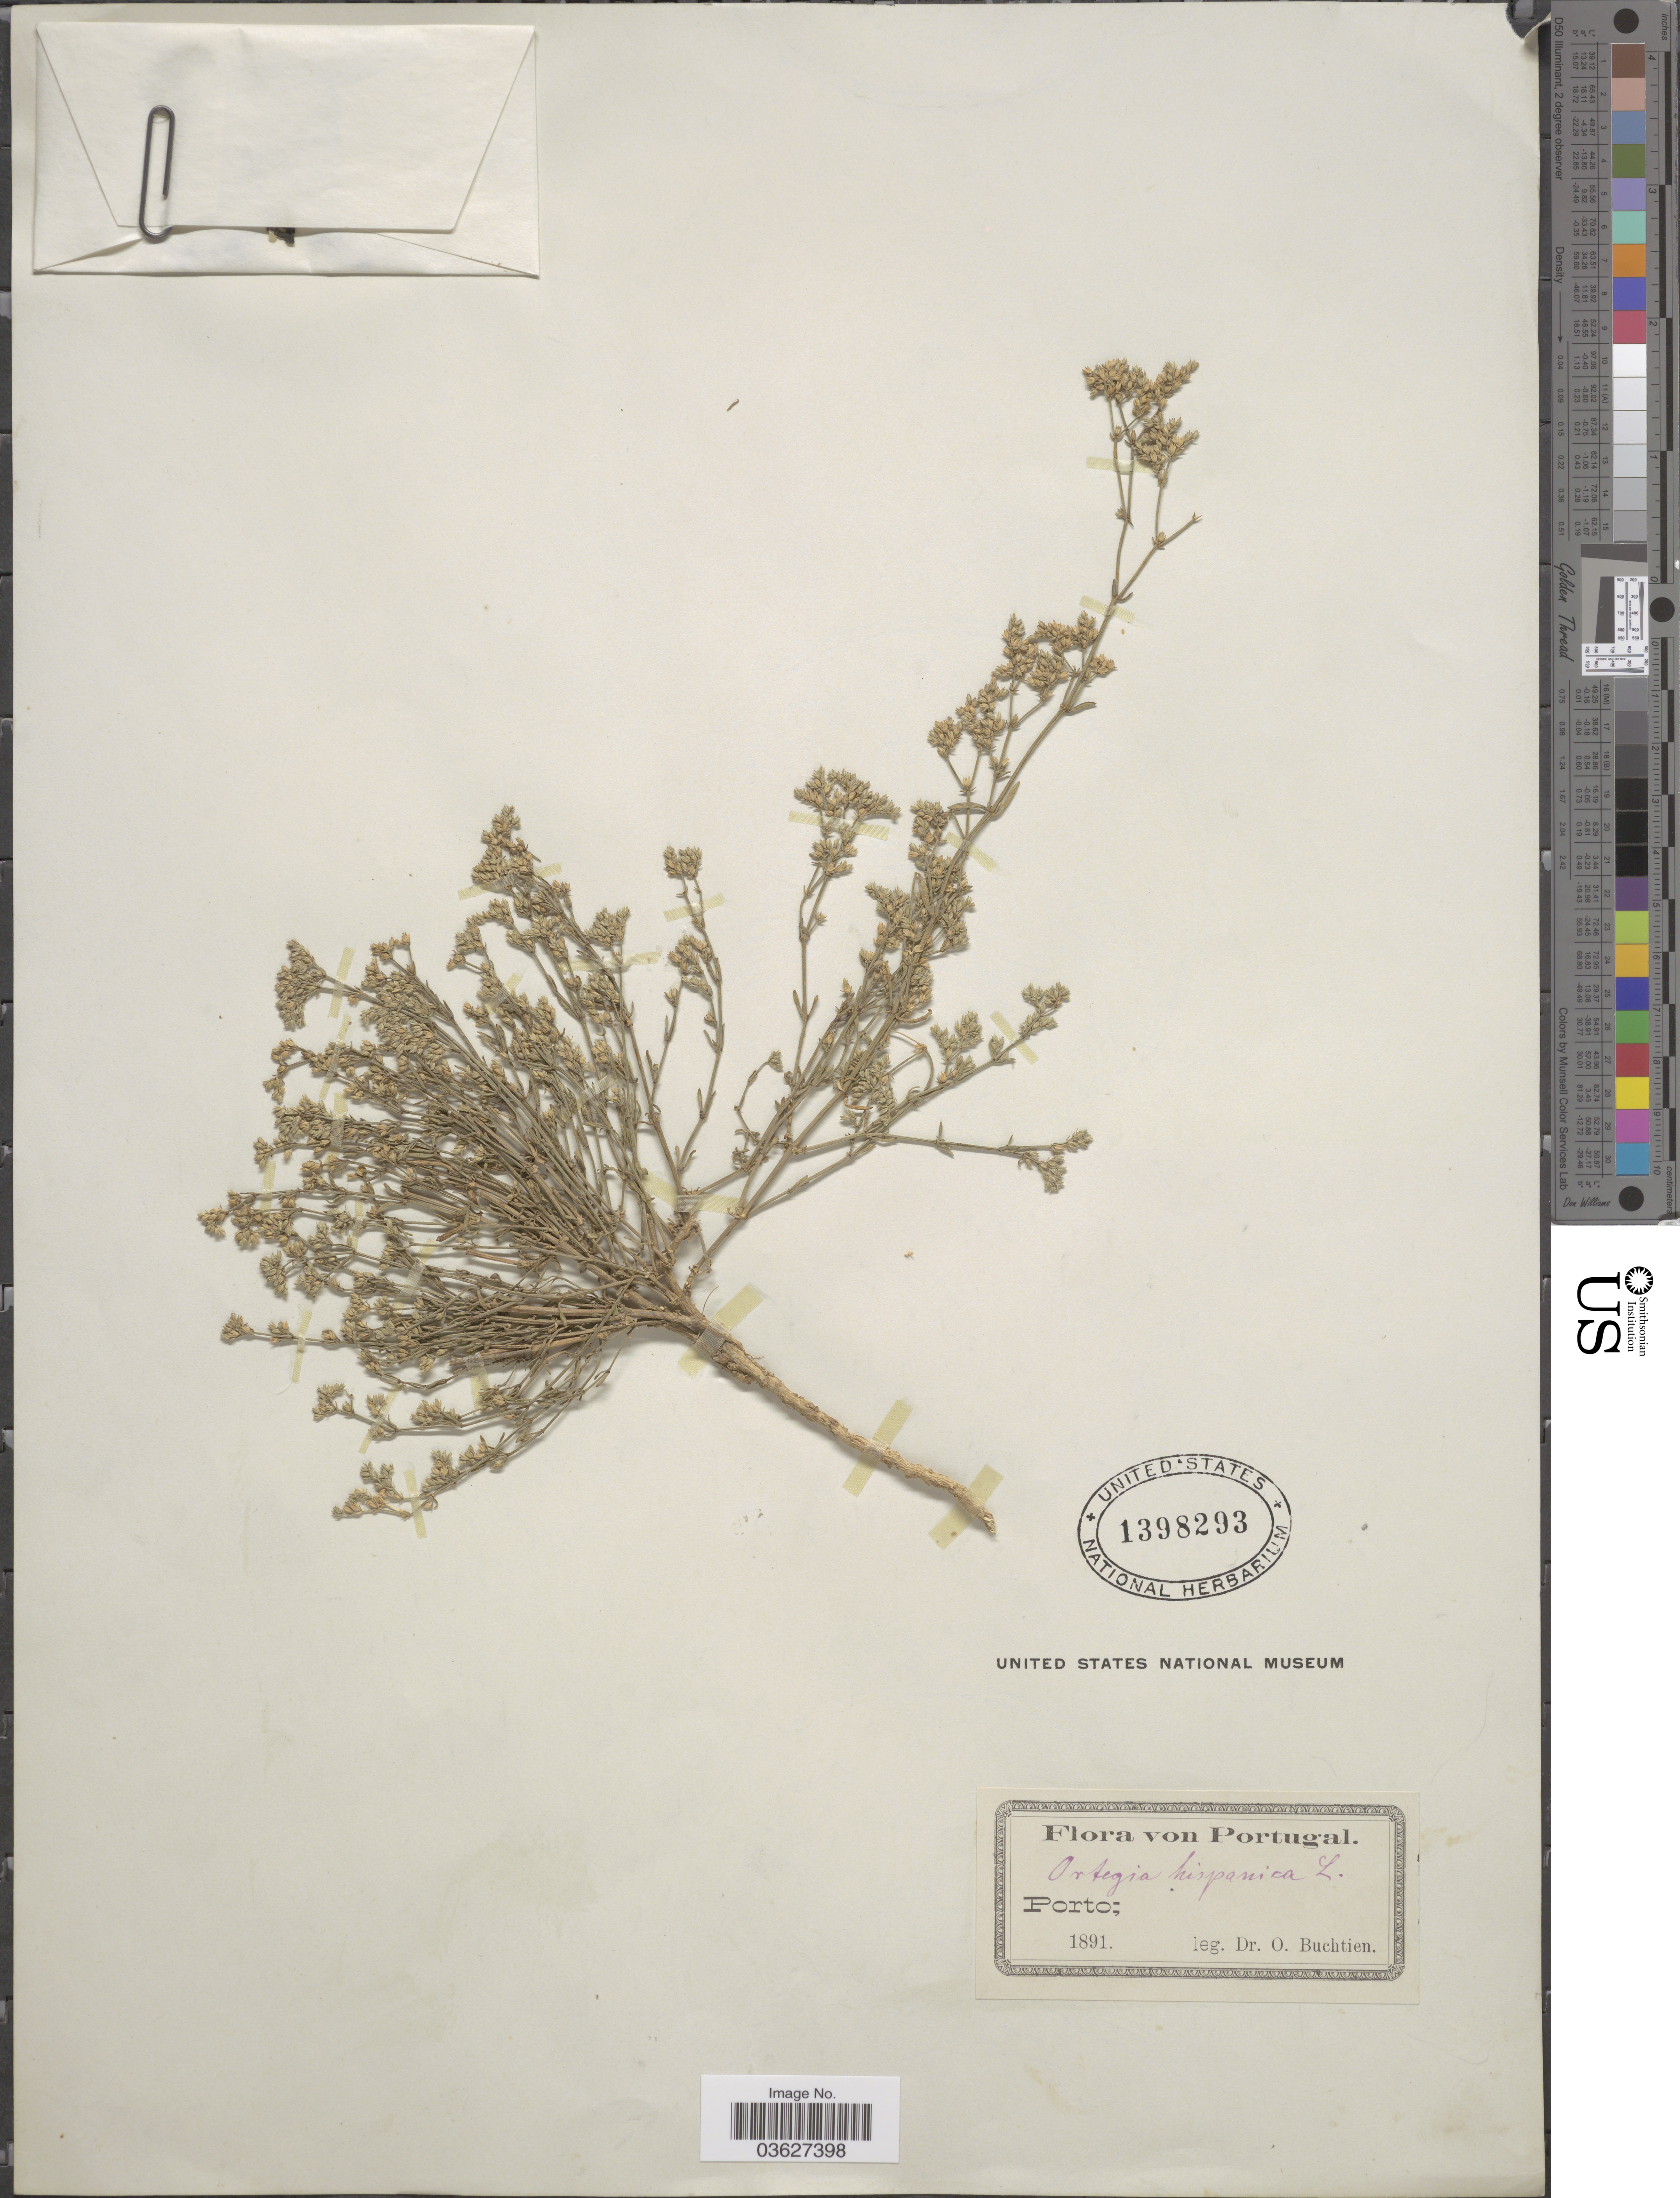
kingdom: Plantae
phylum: Tracheophyta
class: Magnoliopsida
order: Caryophyllales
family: Caryophyllaceae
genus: Ortega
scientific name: Ortega sp.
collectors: O. Buchtien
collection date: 1891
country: Portugal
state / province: Porto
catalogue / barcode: US 1398293